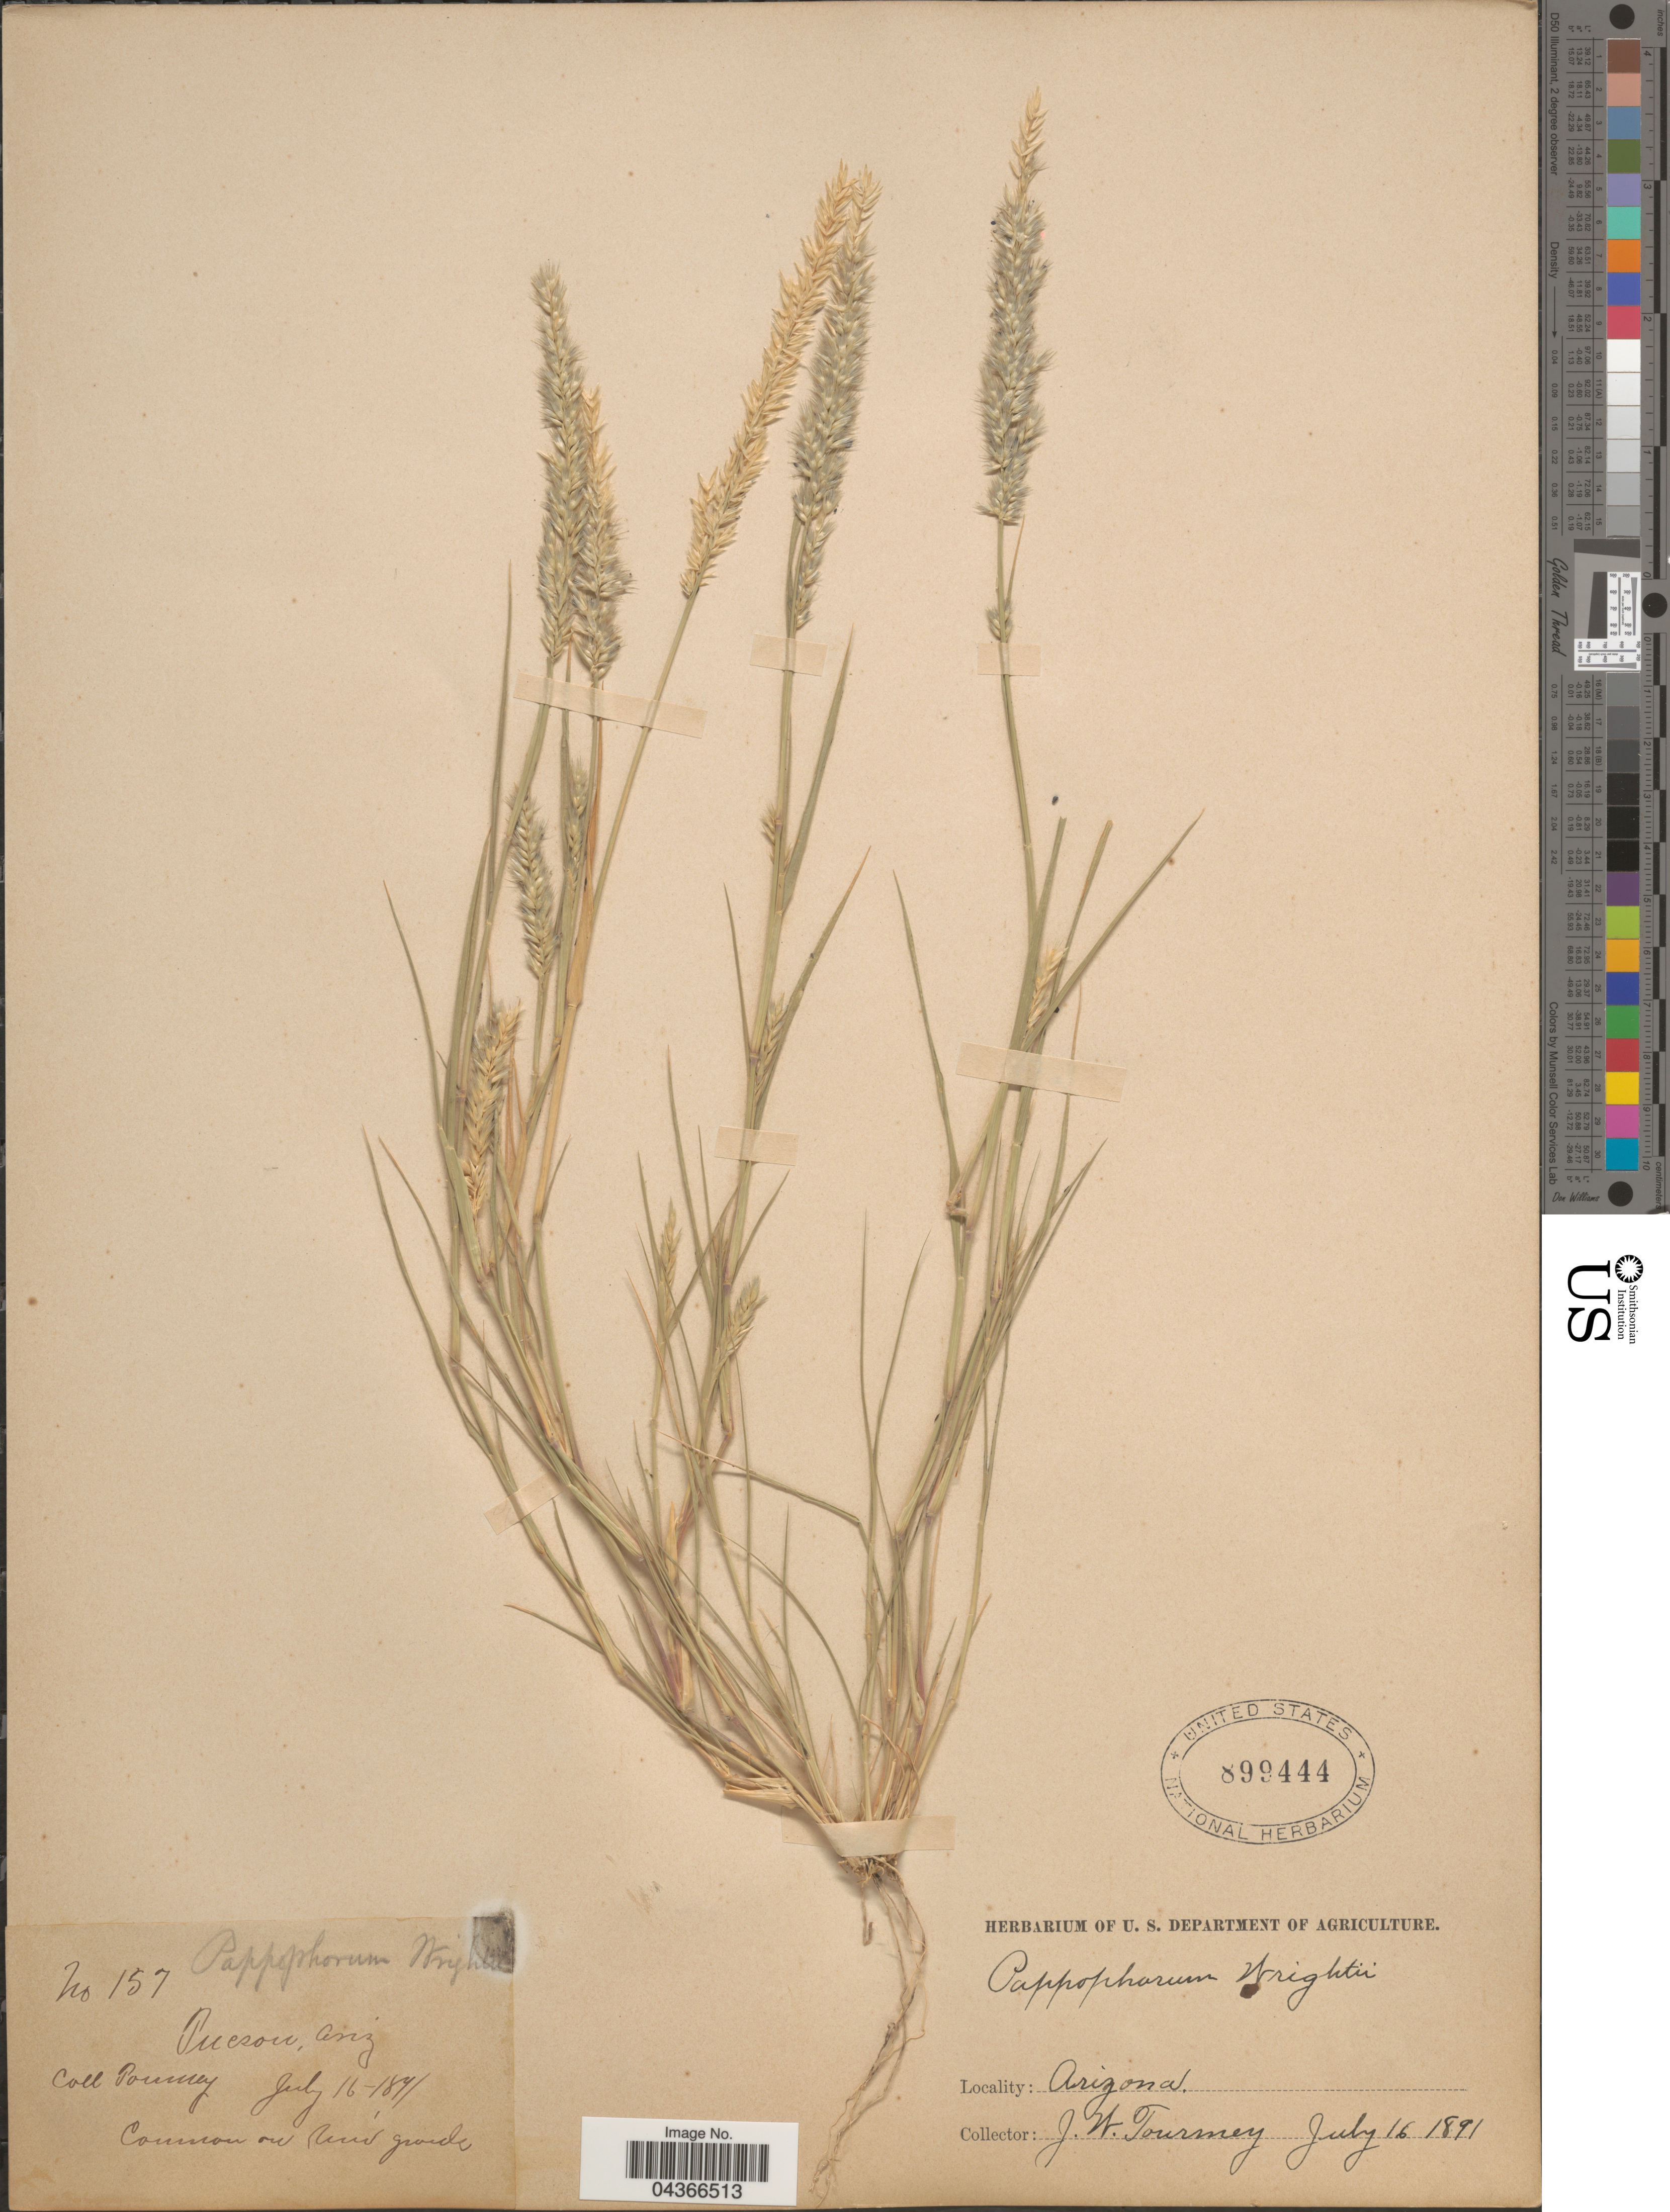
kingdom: Plantae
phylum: Tracheophyta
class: Liliopsida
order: Poales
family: Poaceae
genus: Enneapogon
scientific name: Enneapogon desvauxii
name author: P. Beauv.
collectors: J. W. Toumey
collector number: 157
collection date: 1891-07-16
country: United States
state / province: Arizona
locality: Tucson. Common on Univ grounds.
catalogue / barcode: US 899444